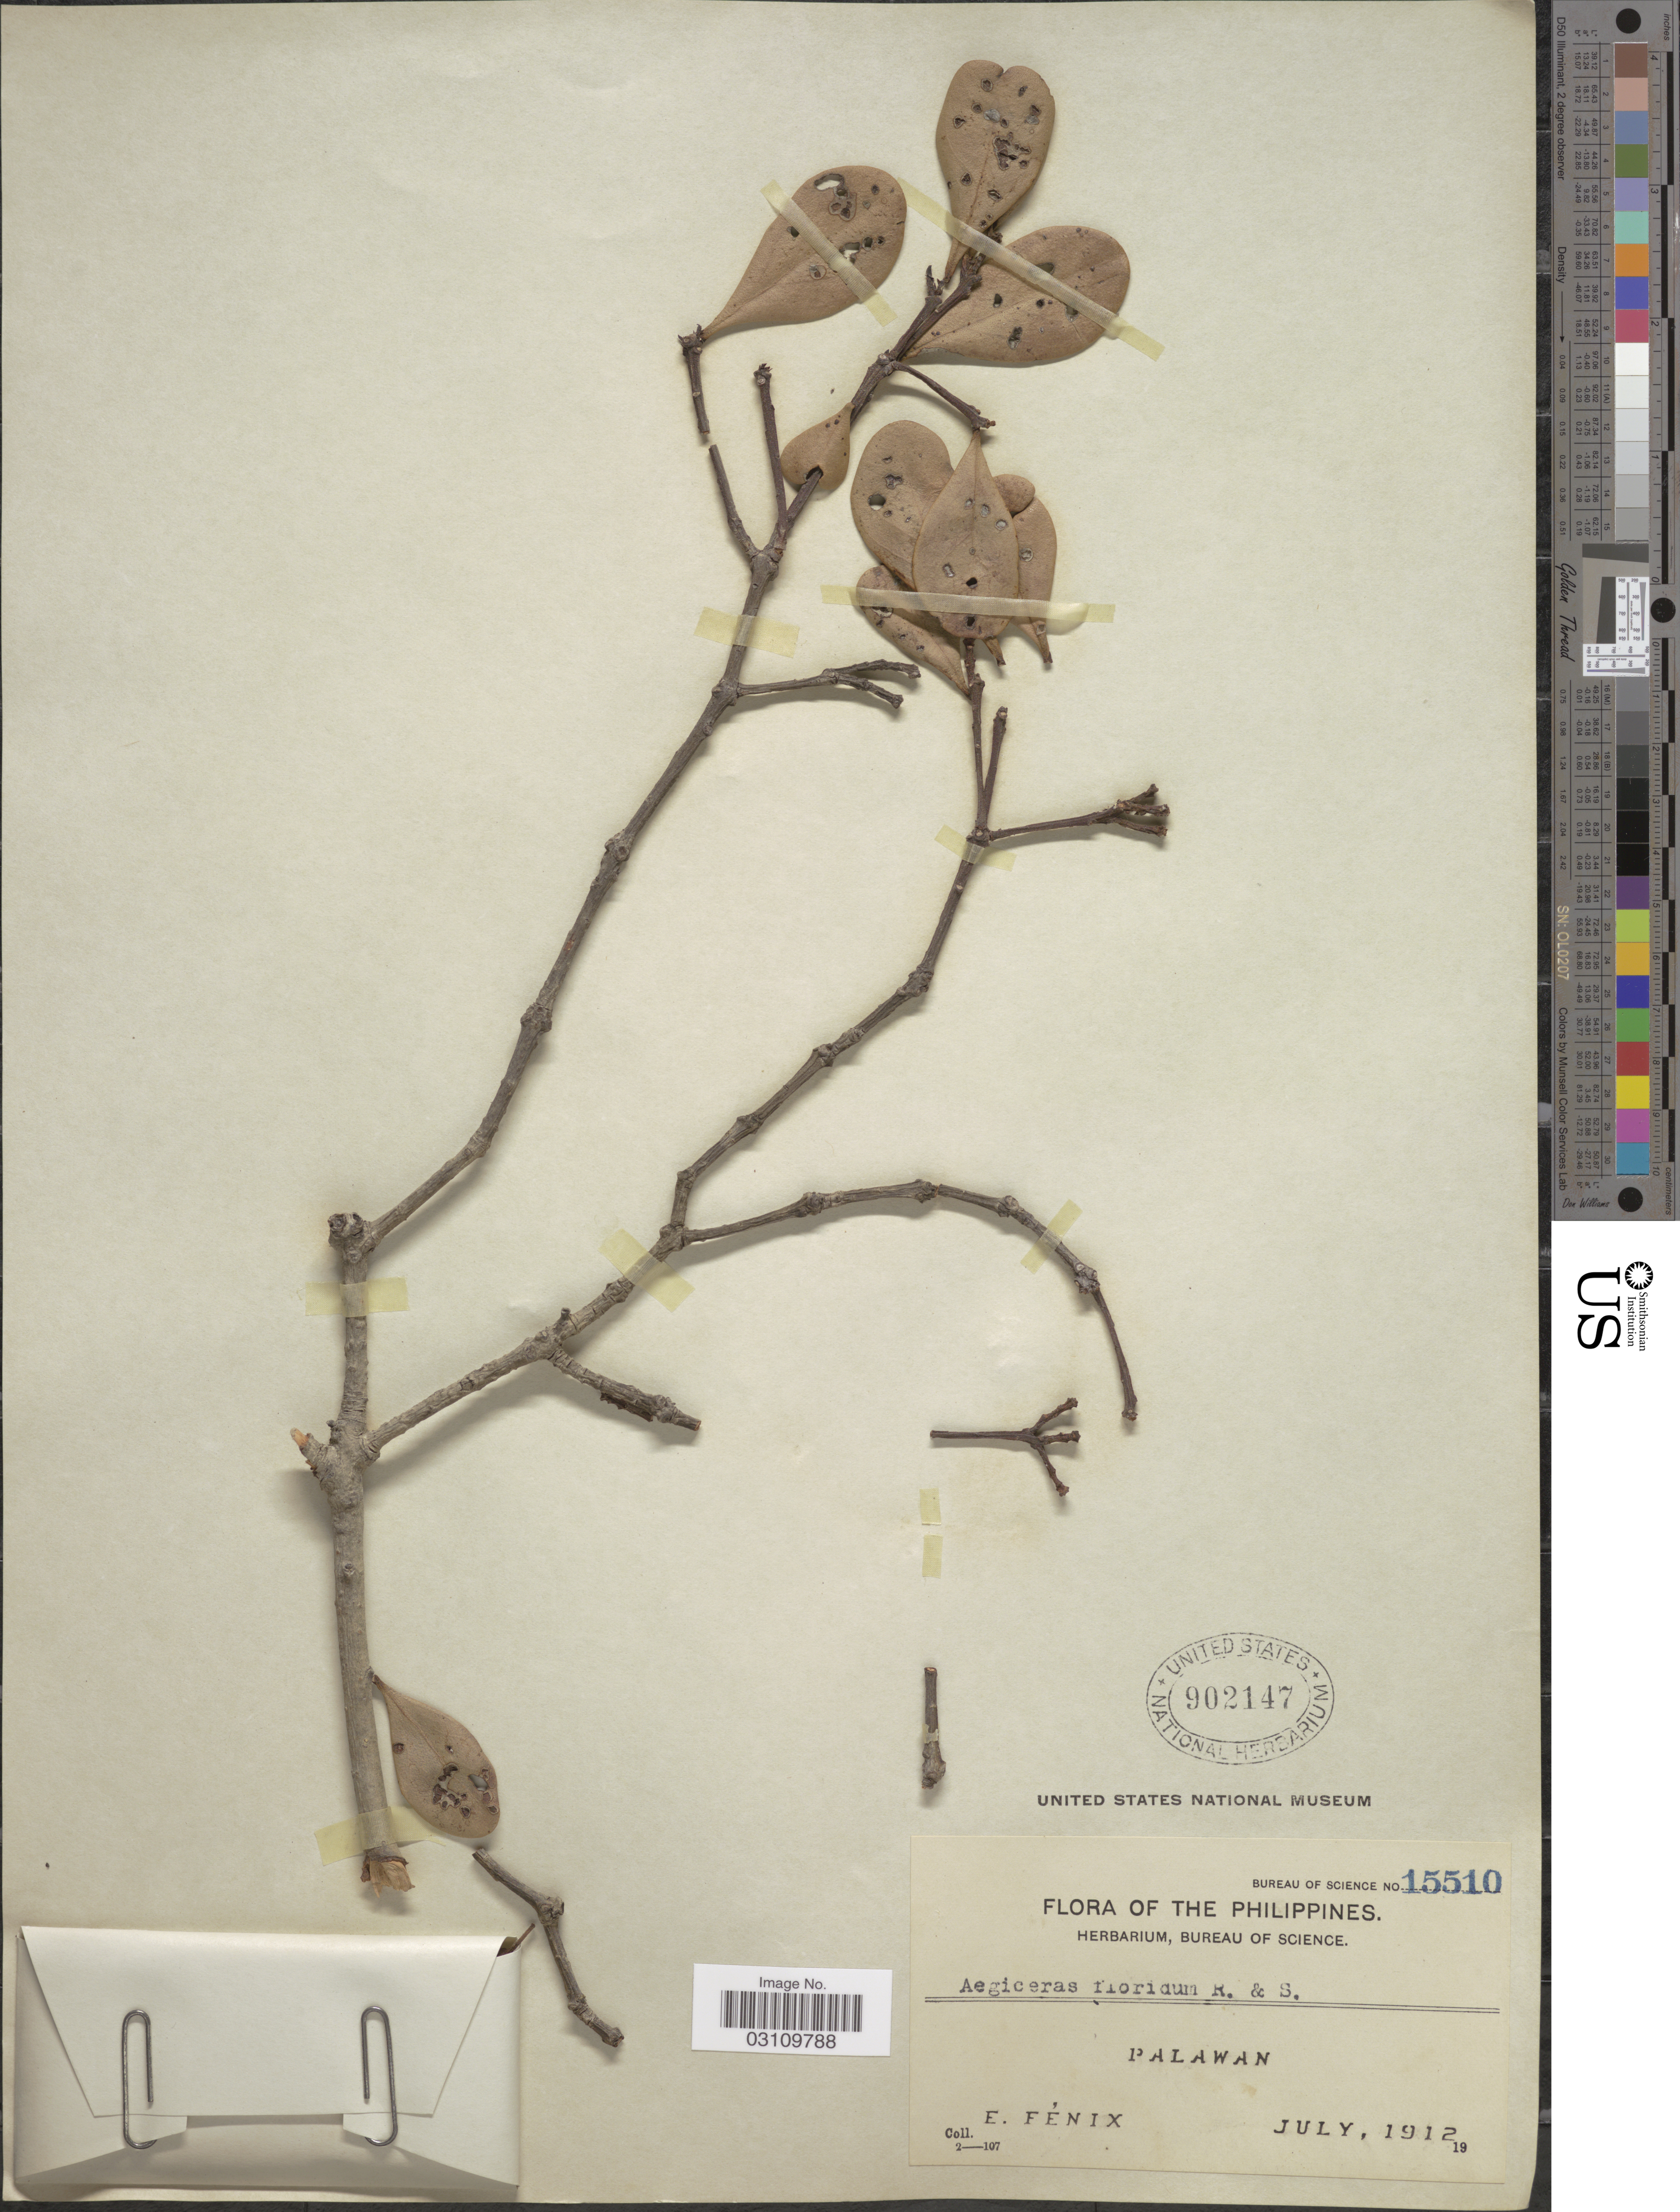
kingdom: Plantae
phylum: Tracheophyta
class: Magnoliopsida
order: Ericales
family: Primulaceae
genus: Aegiceras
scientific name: Aegiceras floridum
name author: Roem. & Schult.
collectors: E. Fénix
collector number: Bureau of science 15510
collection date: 1912-07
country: Philippines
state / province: Mimaropa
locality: Palawan.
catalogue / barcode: US 902147